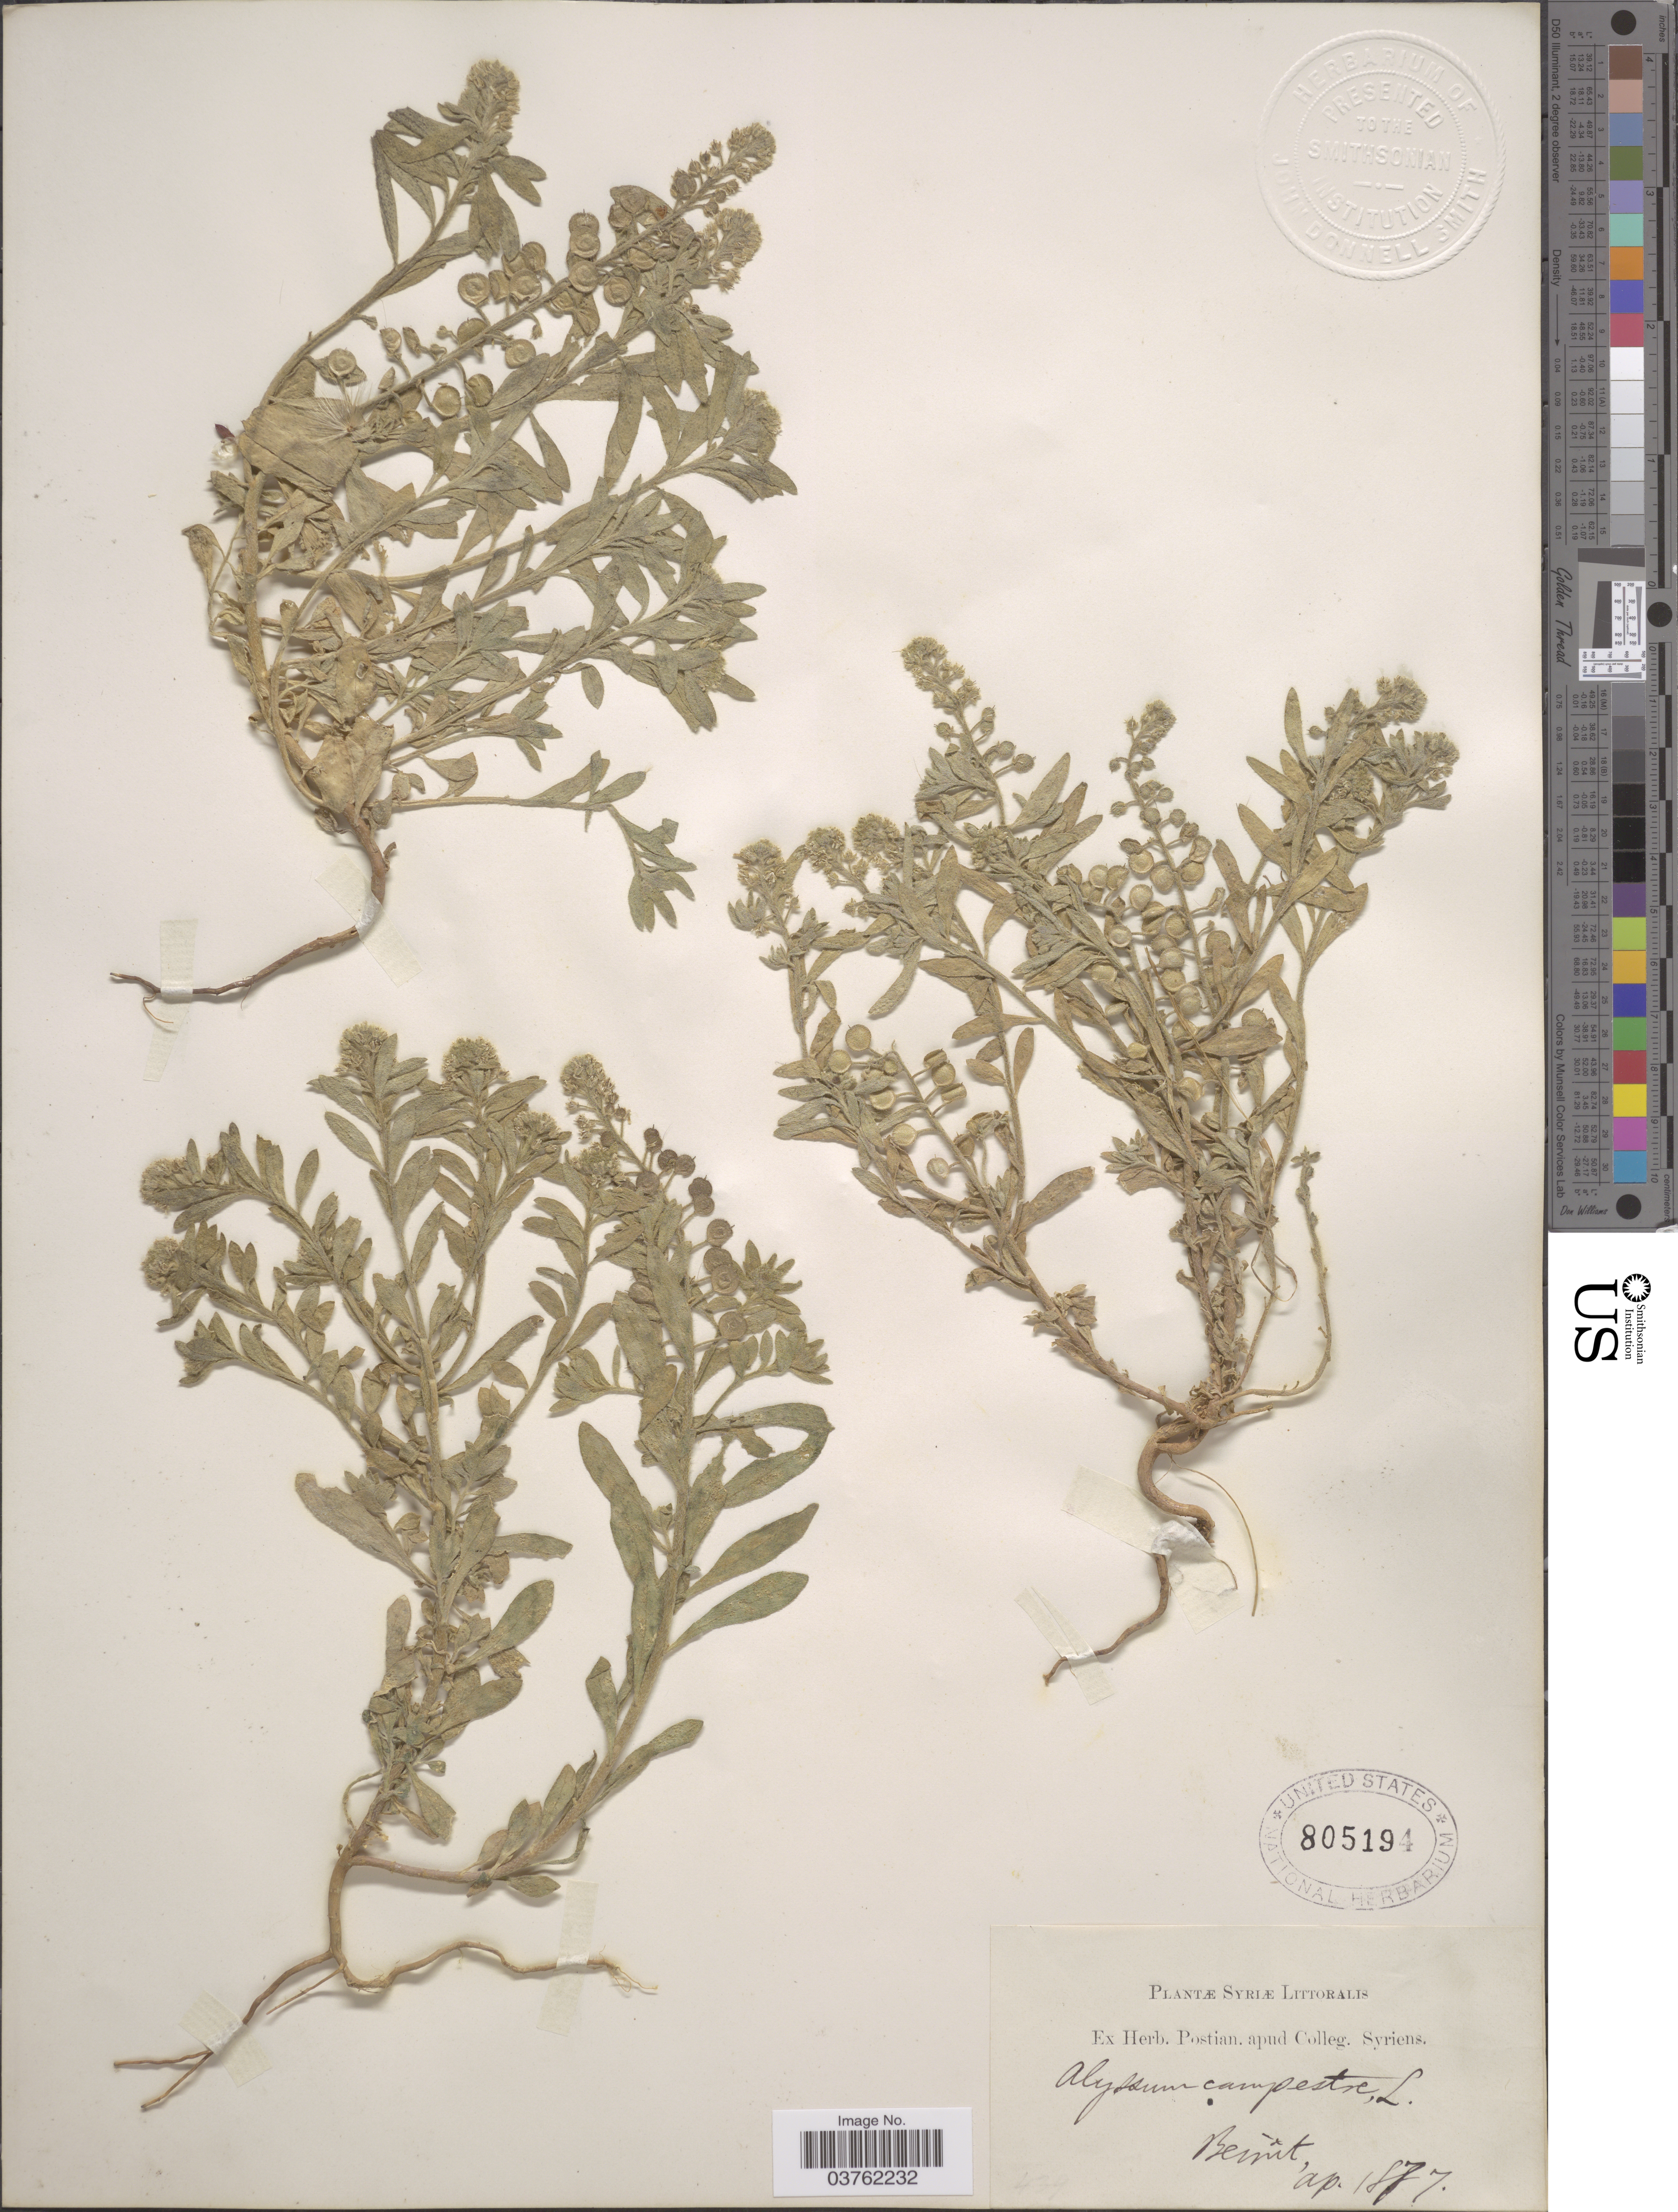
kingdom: Plantae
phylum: Tracheophyta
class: Magnoliopsida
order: Brassicales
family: Brassicaceae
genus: Alyssum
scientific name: Alyssum campestre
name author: (L.) L.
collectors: ex herb. Postian. apud Colleg. Syriens. Protest. USE "Fannie P. A. Shepard" (10308853) AS PRIMARY COLLECTOR INSTEAD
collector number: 439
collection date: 1877-04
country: Lebanon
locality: Syriæ Littoralis. Beirut.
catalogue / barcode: US 805194